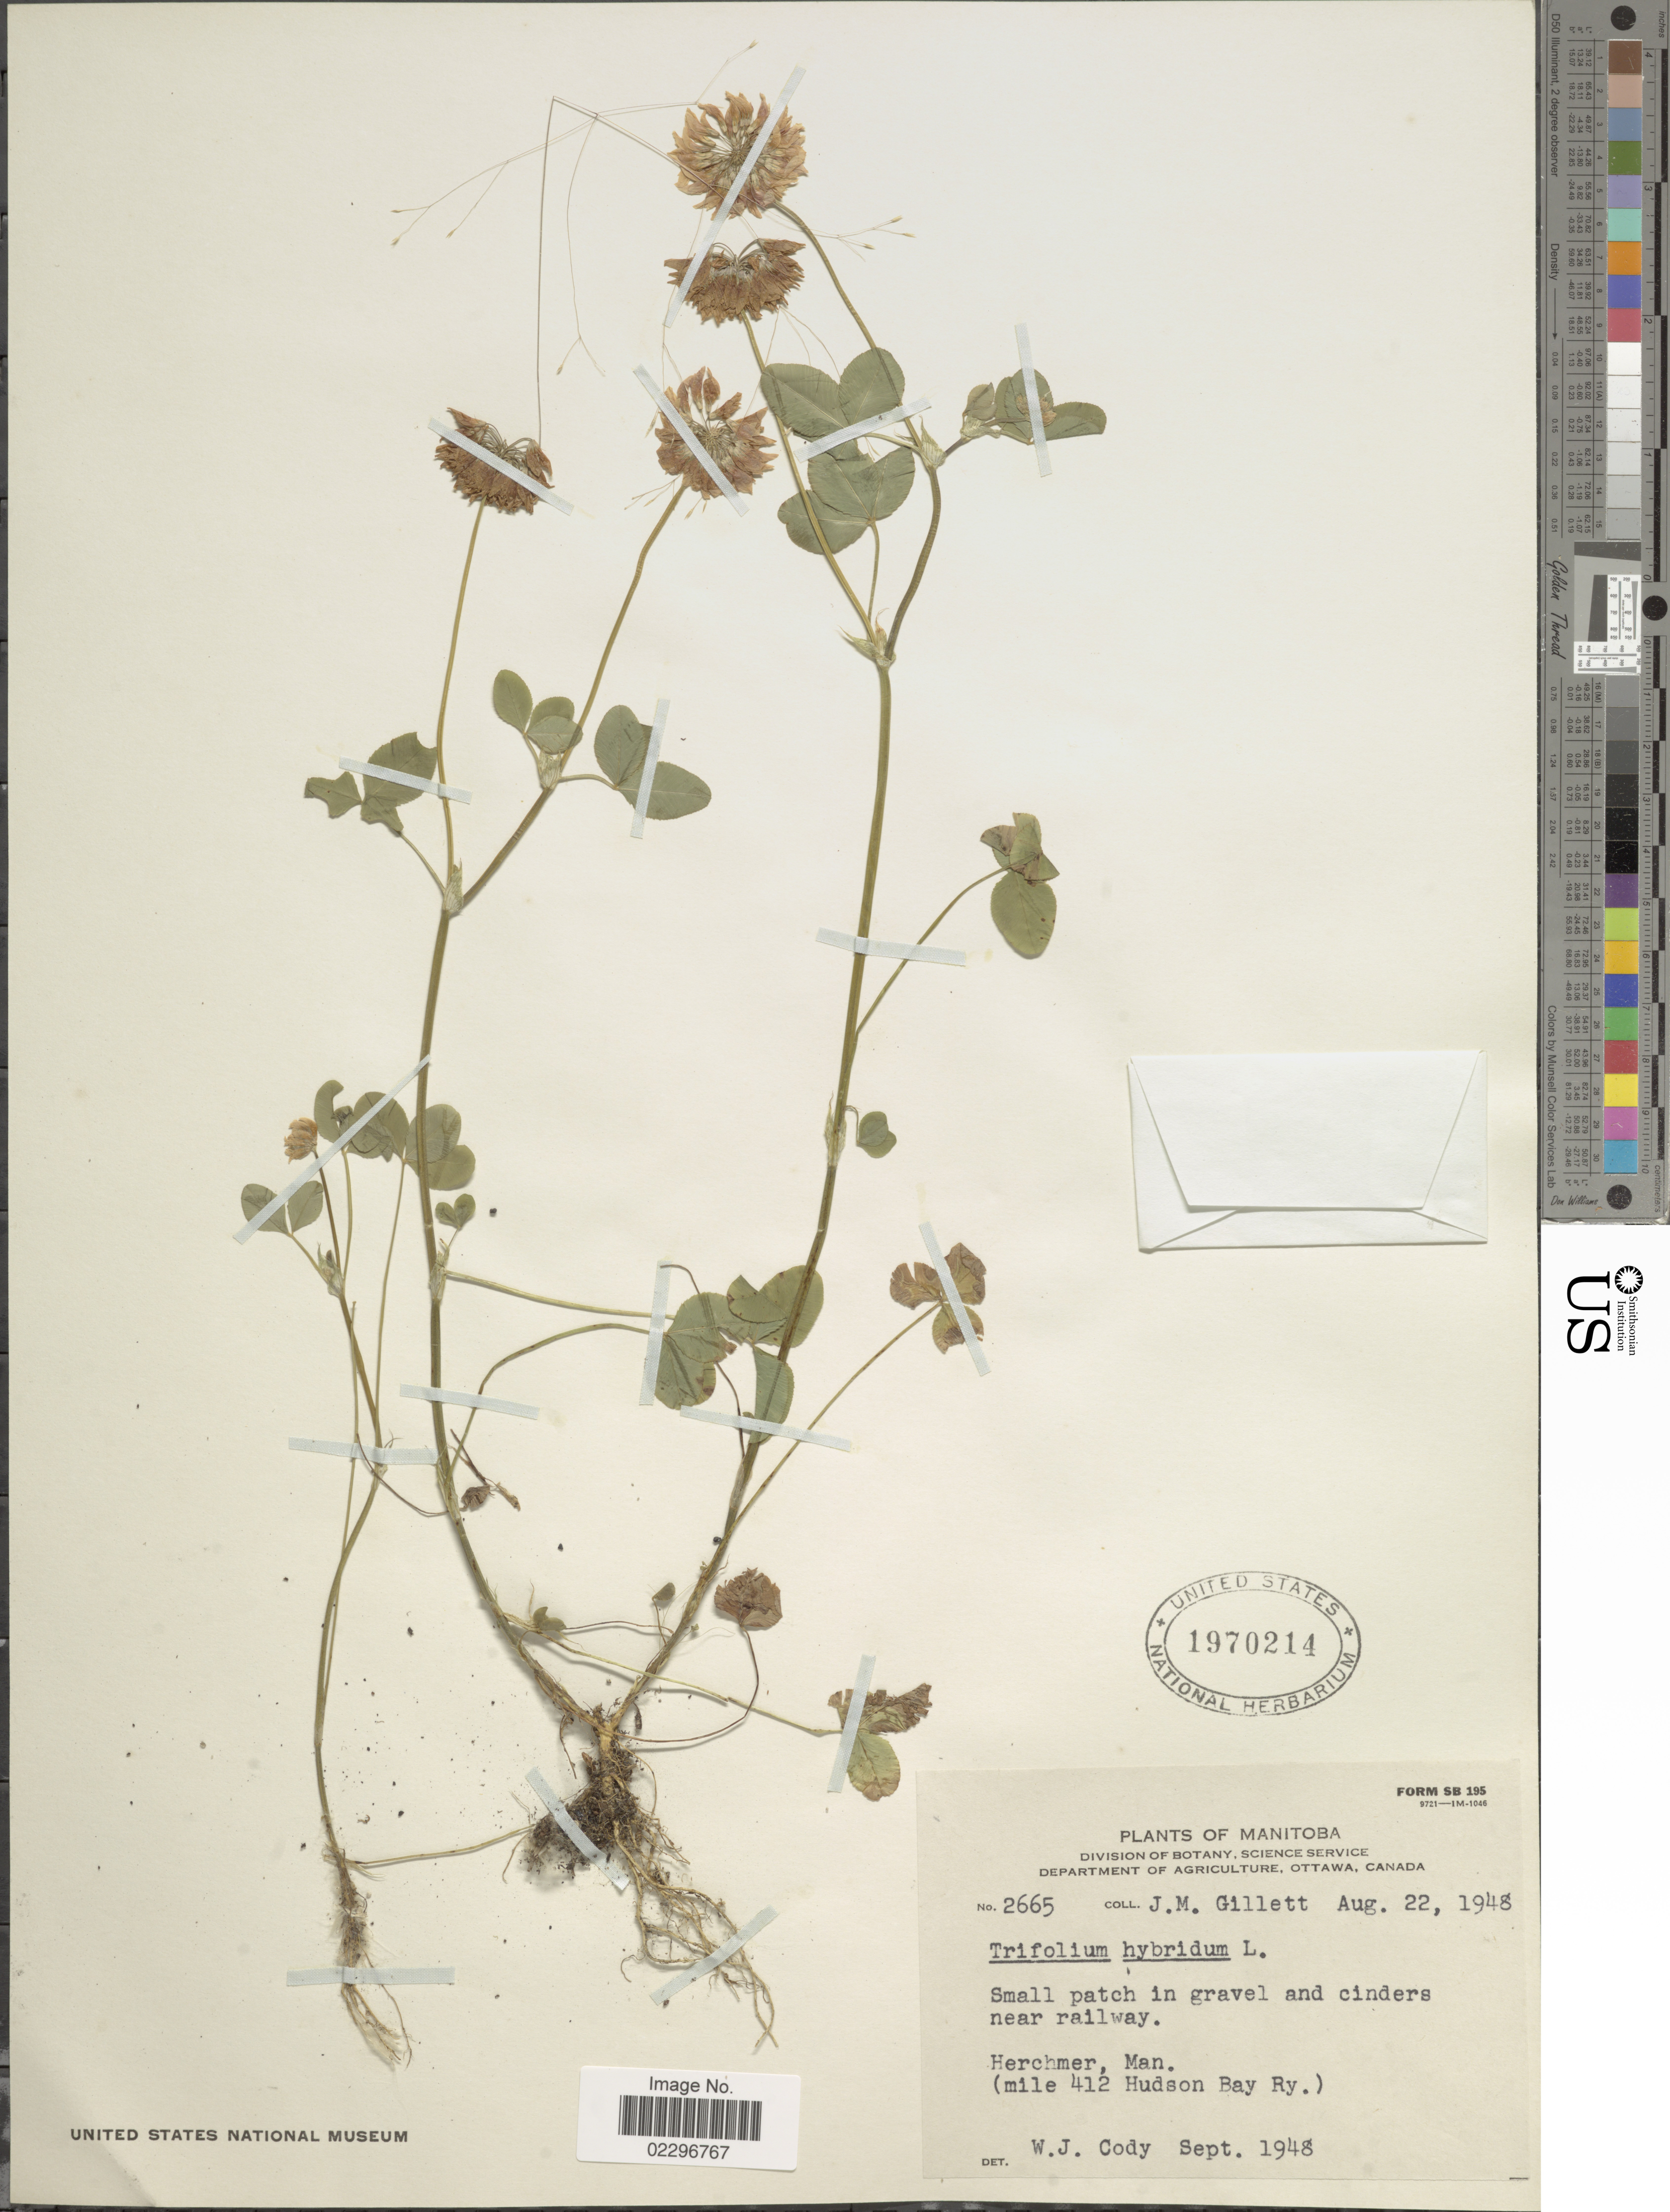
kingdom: Plantae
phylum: Tracheophyta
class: Magnoliopsida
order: Fabales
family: Fabaceae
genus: Trifolium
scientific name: Trifolium hybridum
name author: L.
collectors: J. M. Gillet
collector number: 2665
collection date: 1948-09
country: Canada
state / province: Manitoba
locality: Herchmer, Man. (mile 412 Hudson Bay Ry.)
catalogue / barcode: US 1970214